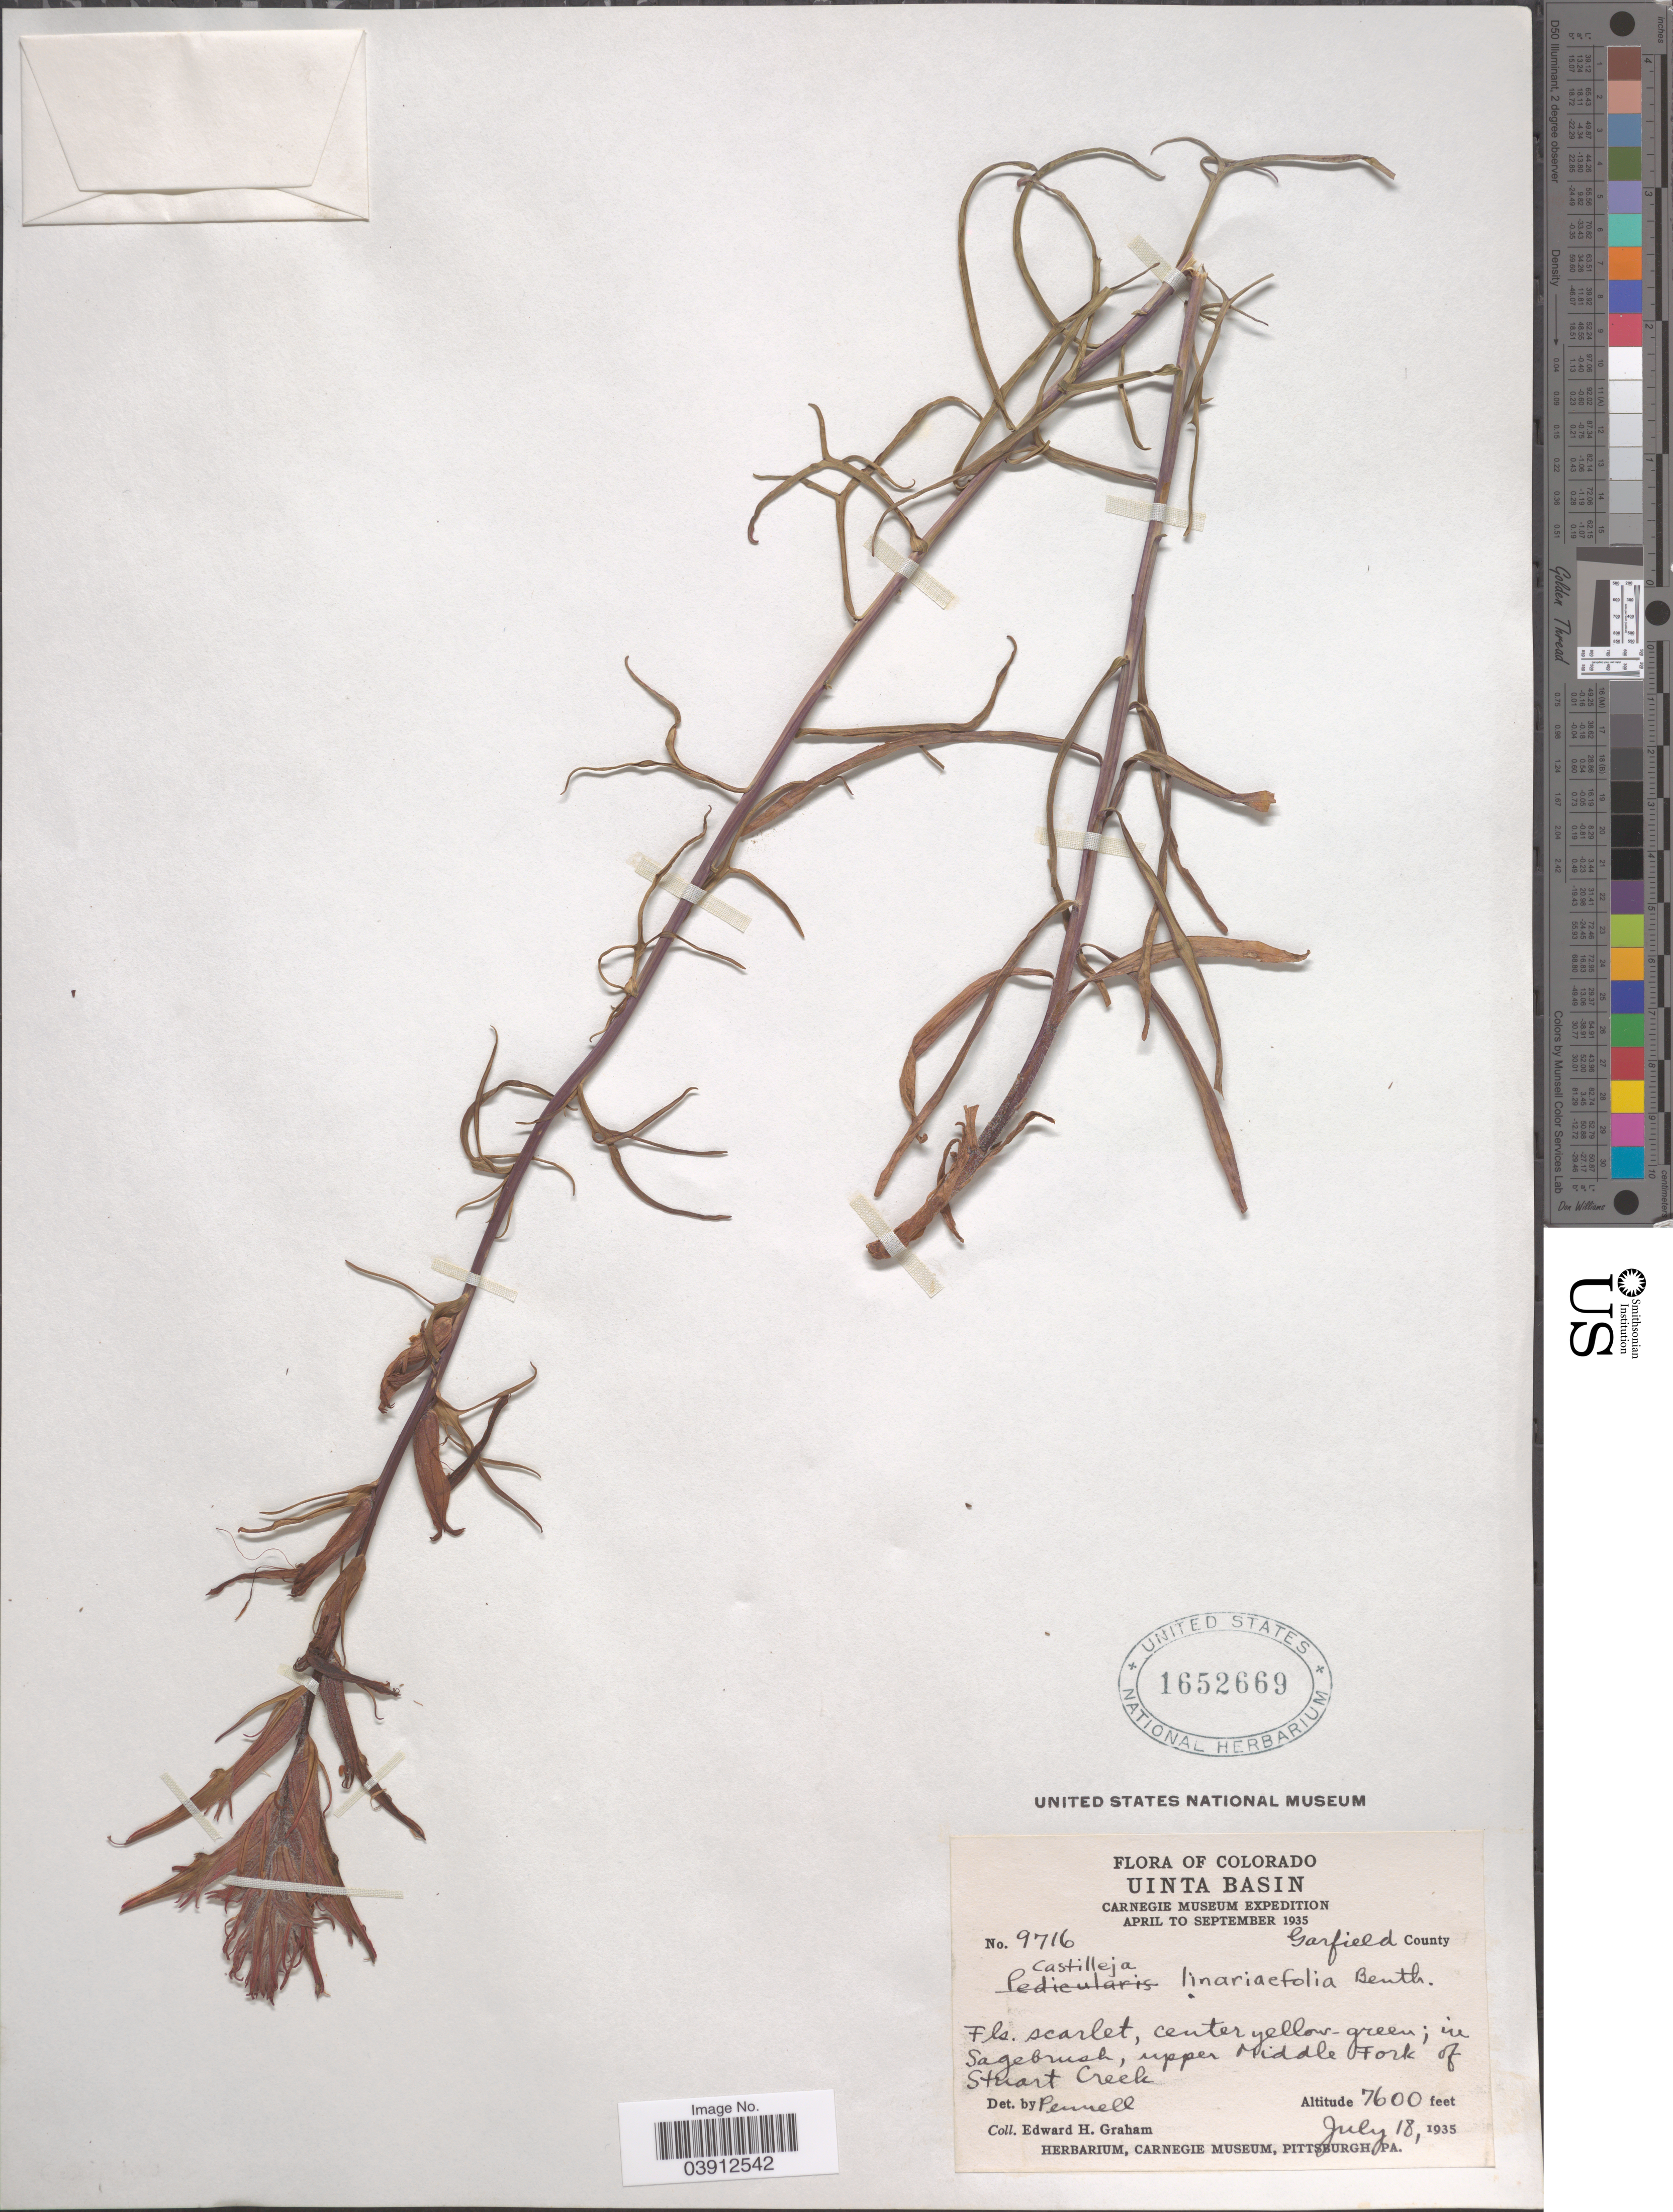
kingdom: Plantae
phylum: Tracheophyta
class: Magnoliopsida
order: Lamiales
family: Orobanchaceae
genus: Castilleja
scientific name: Castilleja linariifolia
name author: Benth.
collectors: E. H. Graham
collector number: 9716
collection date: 1935-07-18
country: United States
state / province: Colorado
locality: Uinta Basin. Garfield County. In sagebrush, upper Middle Fork of Stuart Creek.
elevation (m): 2316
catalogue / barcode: US 1652669